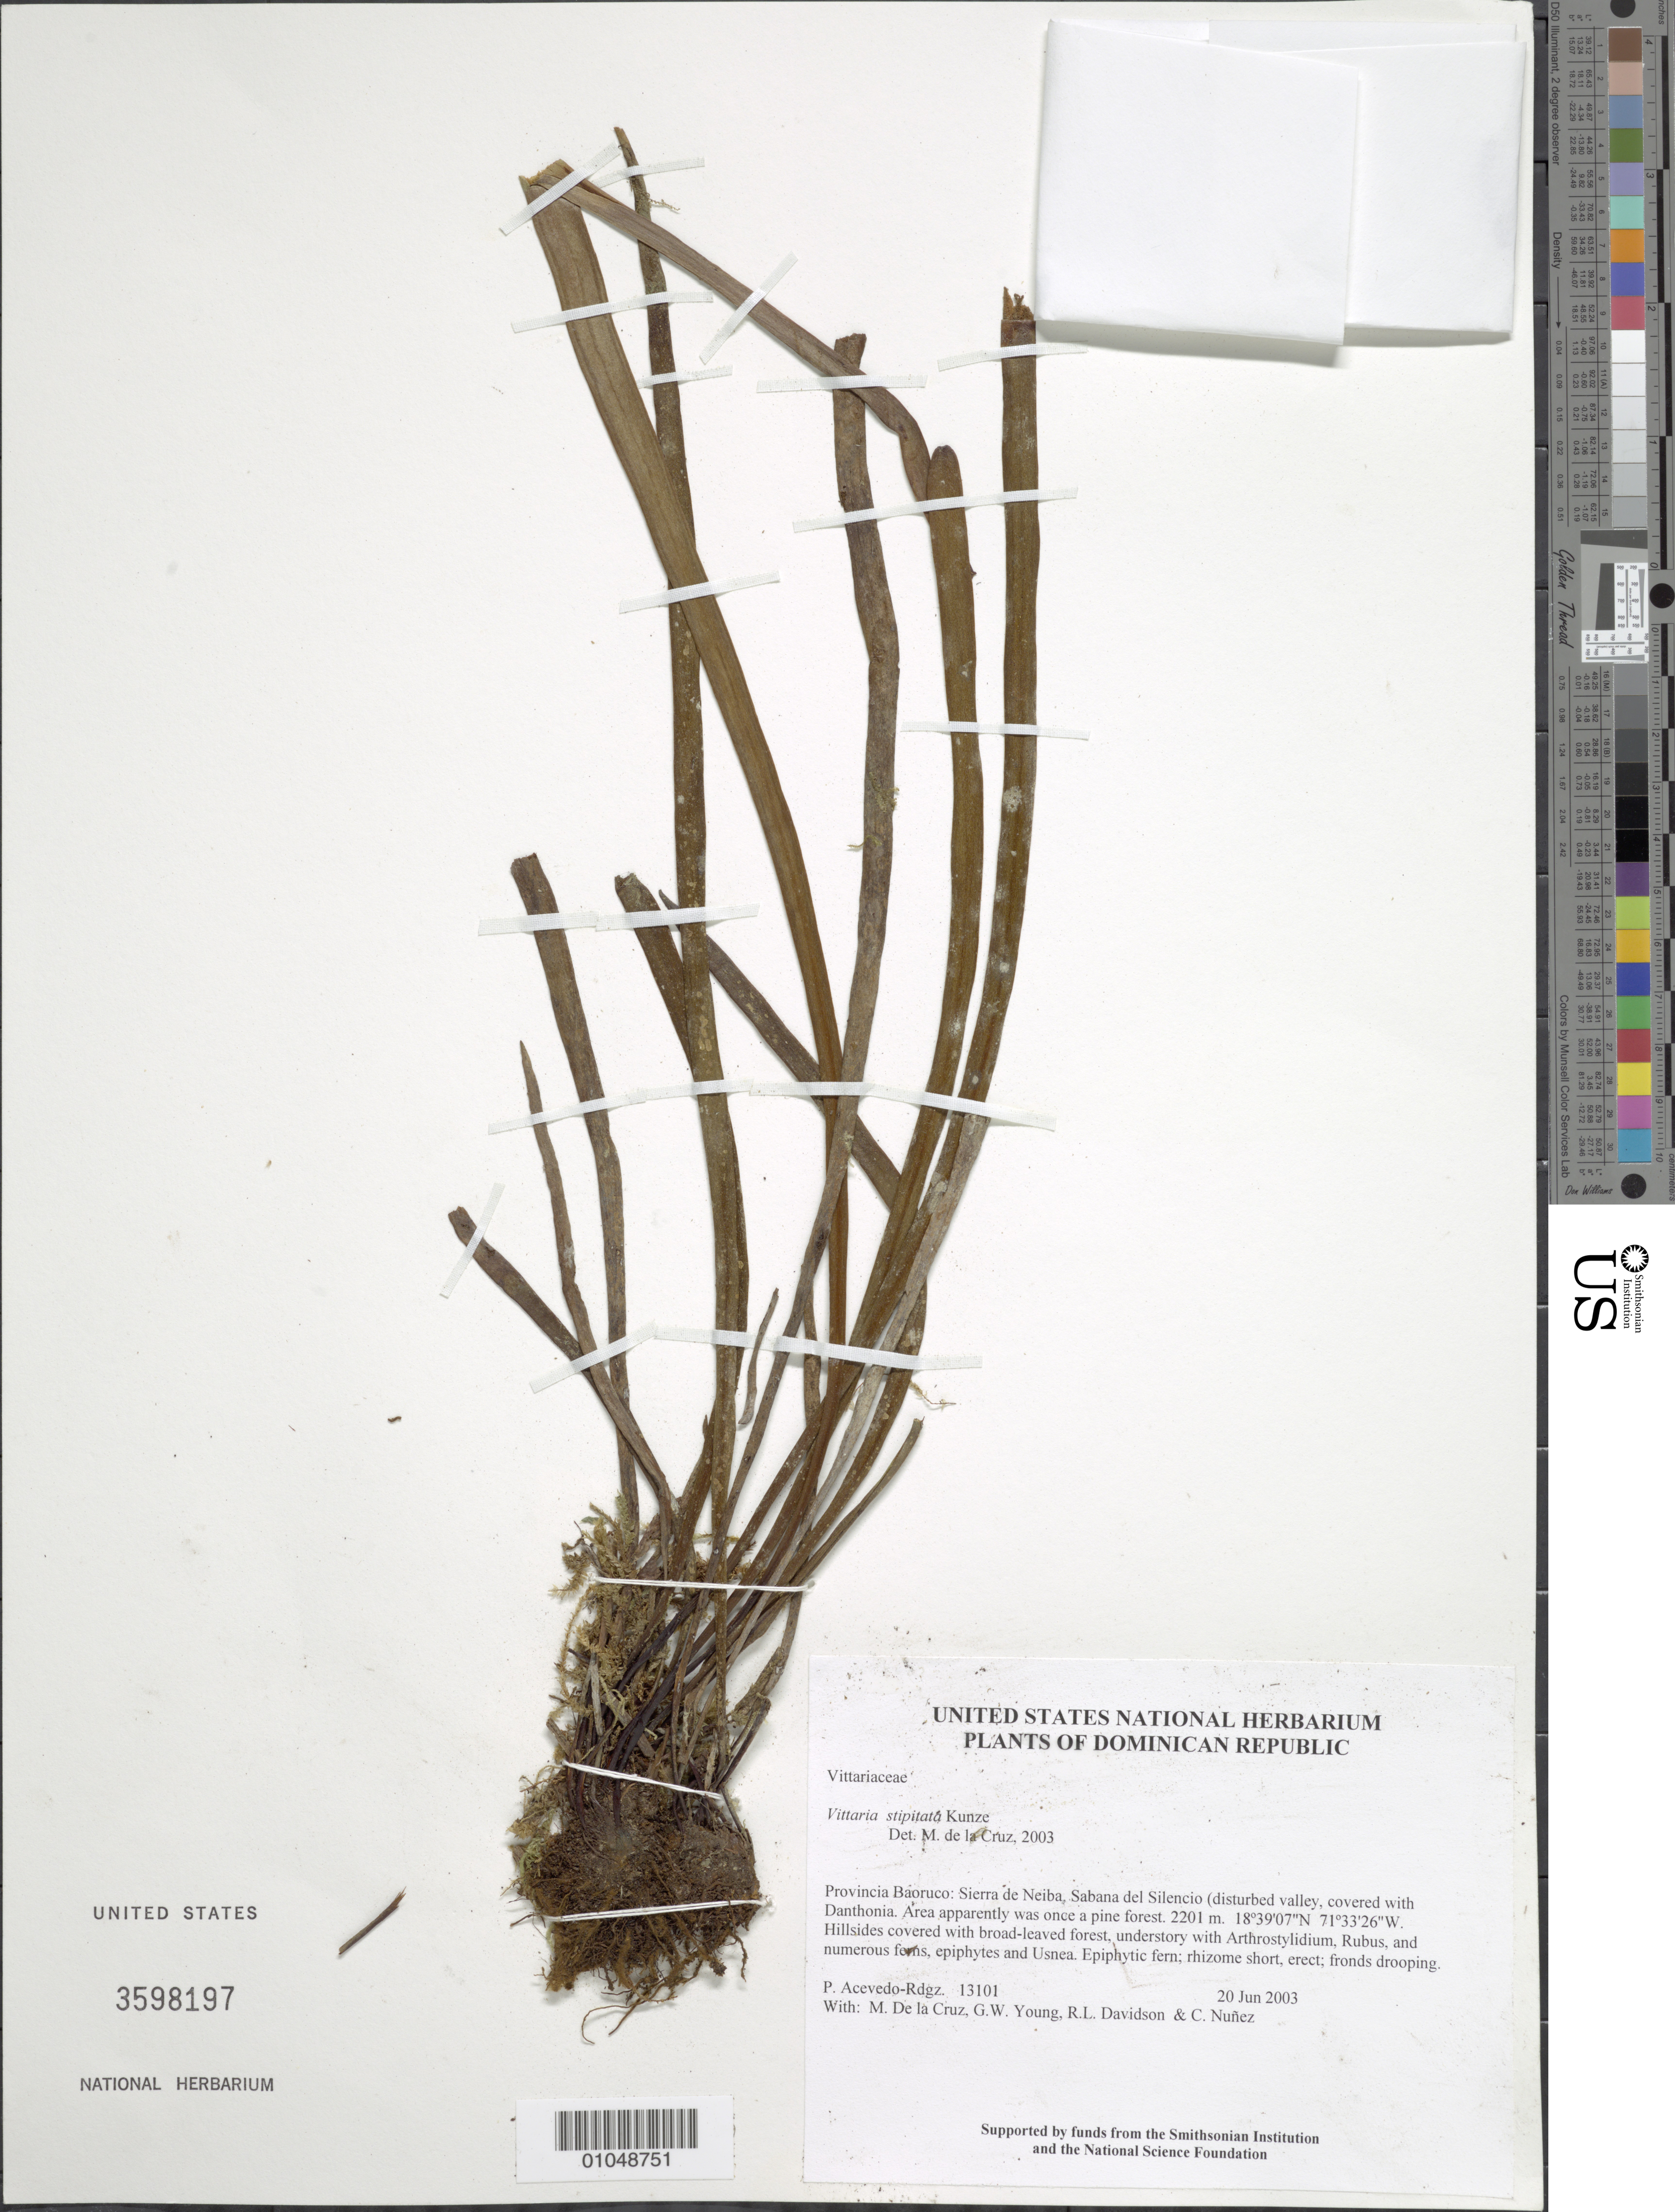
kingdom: Plantae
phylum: Tracheophyta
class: Polypodiopsida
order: Polypodiales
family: Pteridaceae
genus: Radiovittaria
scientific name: Radiovittaria stipitata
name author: (Kunze) E.H. Crane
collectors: P. Acevedo-Rodr., M. de la Cruz, J. Rawlins, G. Young, R. Davidson & C. Nunez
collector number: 13101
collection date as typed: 20 Jun 2003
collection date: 2003-06-20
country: Dominican Republic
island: Hispaniola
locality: Provincia Baoruco: Sierra de Neiba, Sabana del Silencio (disturbed valley, covered with Danthonia. Area apparently was once a pine forest.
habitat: Hillsides covered with broad-leaved forest, understory with Arthrostylidium, Rubus, and numerous ferns, epiphytes and Usnea.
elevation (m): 2201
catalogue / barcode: US 3598197